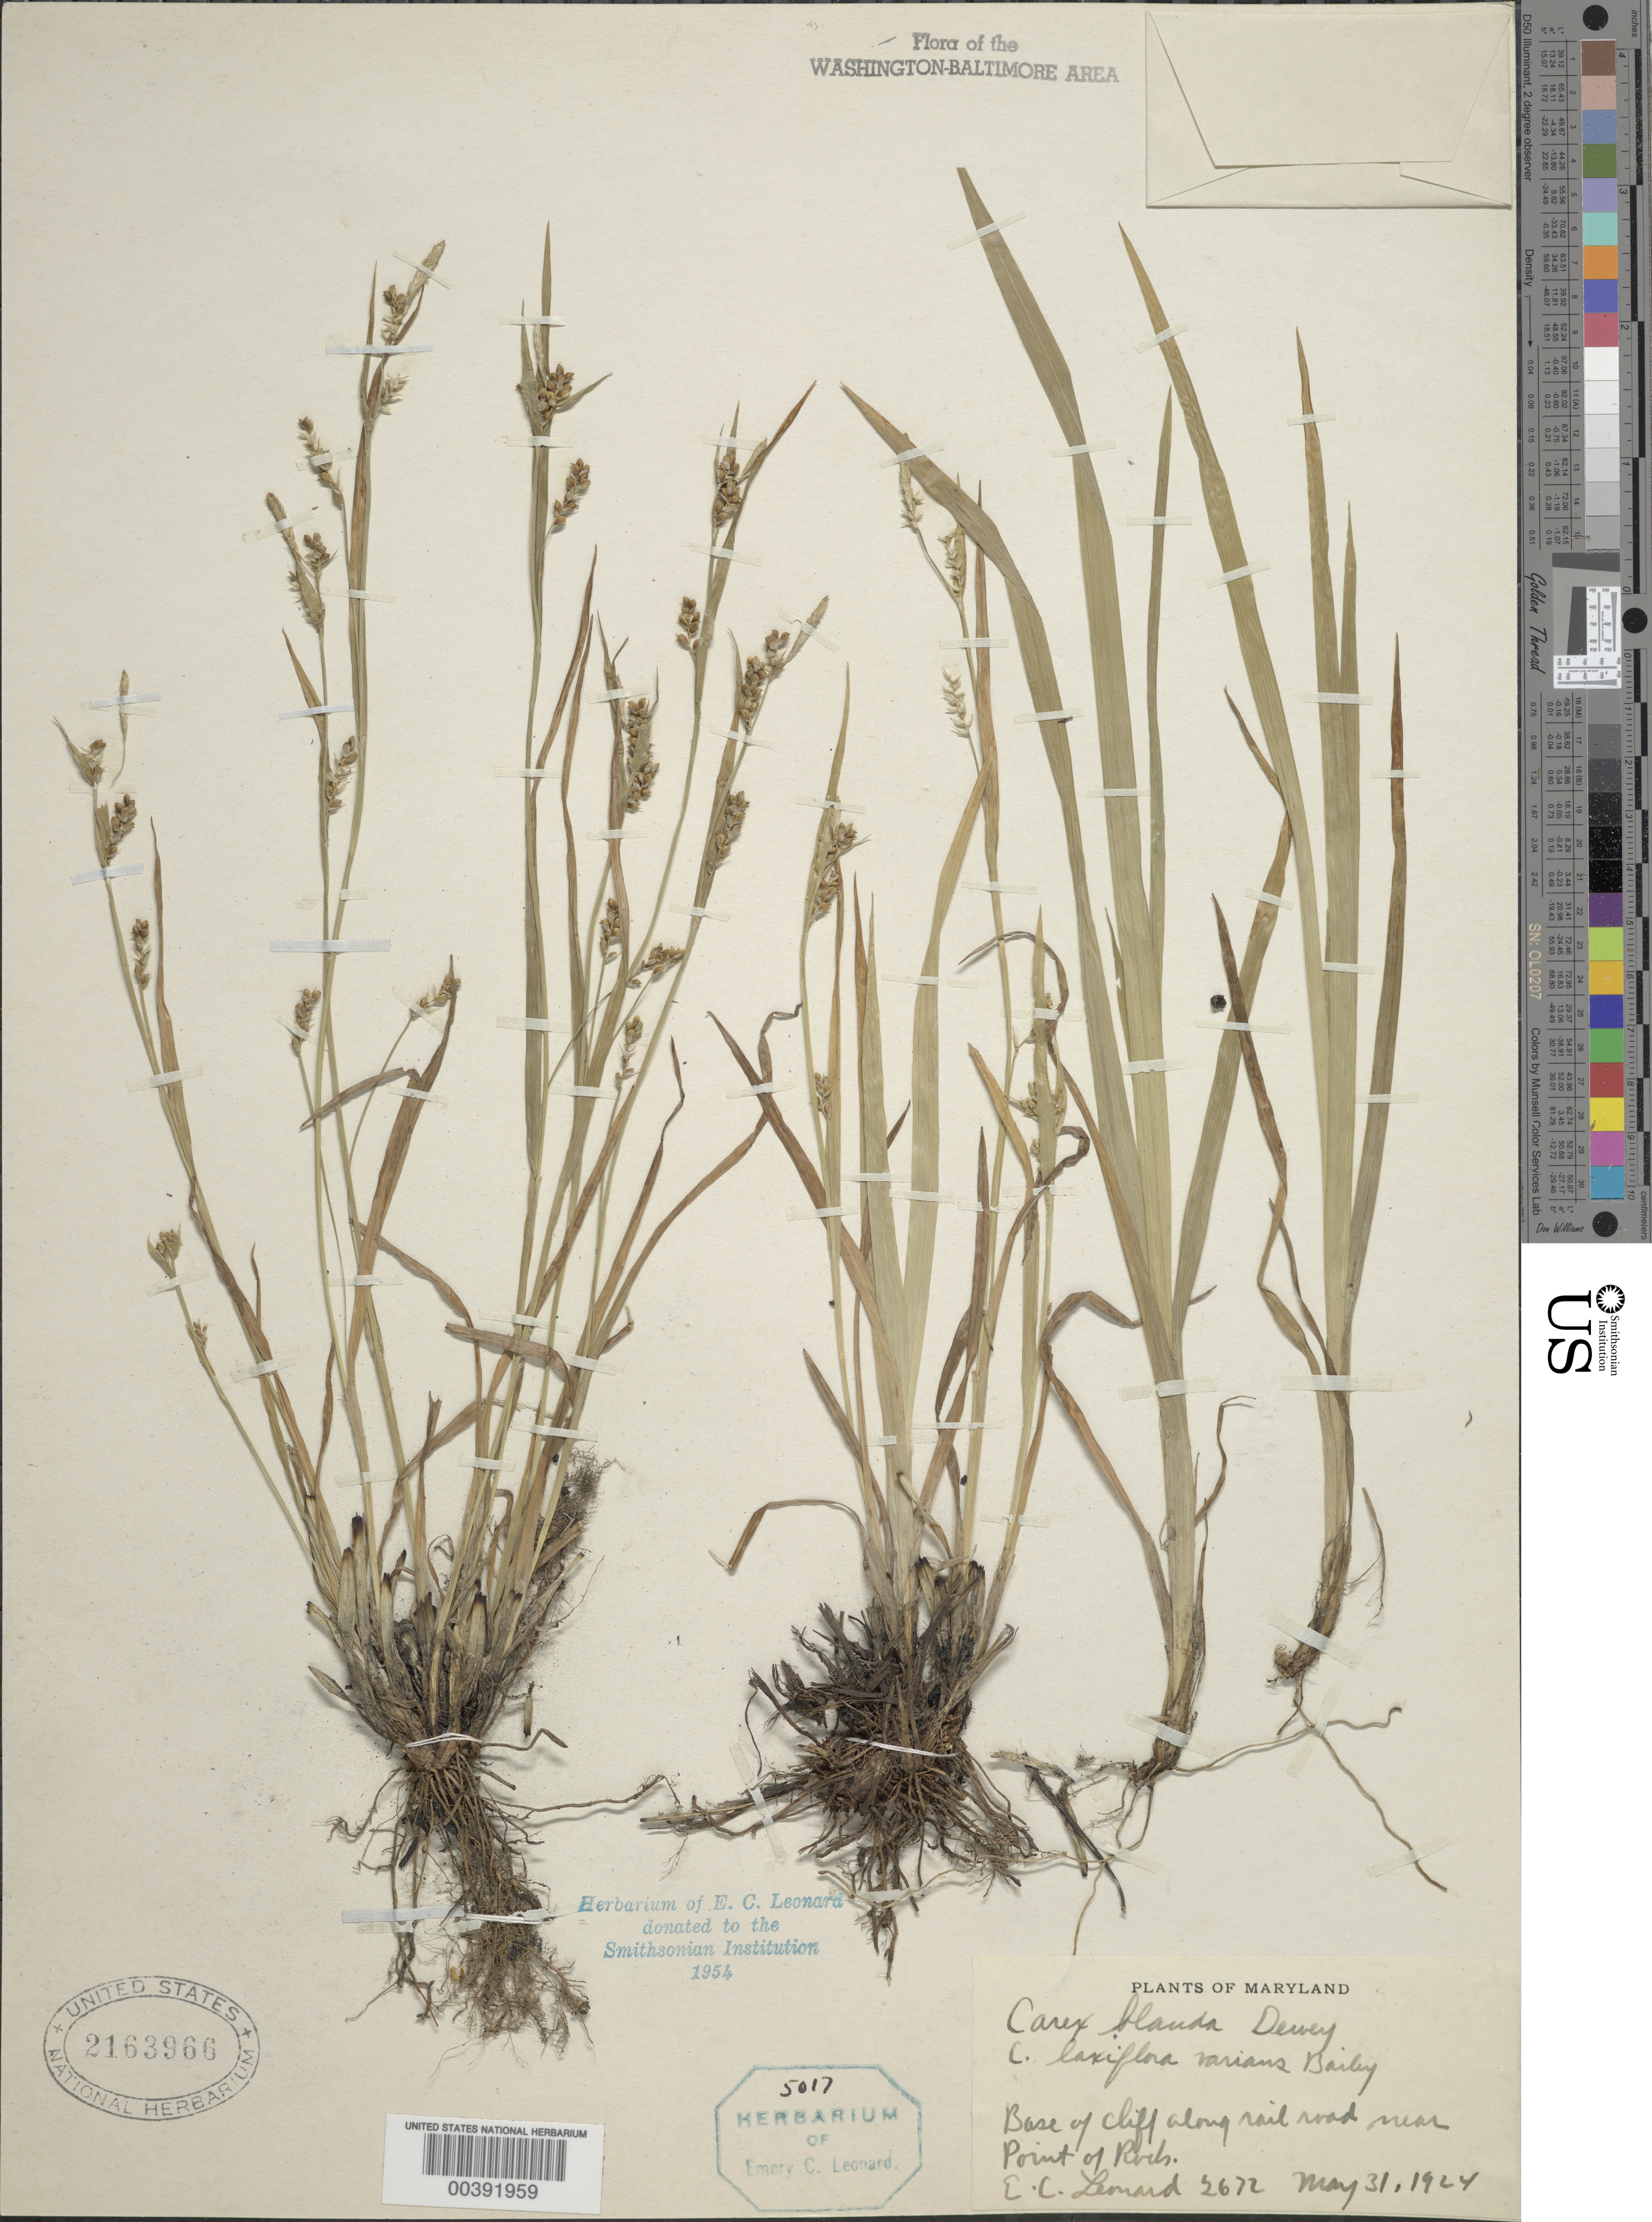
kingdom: Plantae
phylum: Tracheophyta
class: Liliopsida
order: Poales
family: Cyperaceae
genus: Carex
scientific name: Carex blanda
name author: Dewey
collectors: E. C. Leonard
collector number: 2672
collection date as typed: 31 May 1924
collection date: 1924-05-31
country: United States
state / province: Maryland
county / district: Frederick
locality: Railroad near Point of Rocks C. & O. Canal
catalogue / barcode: US 2163966